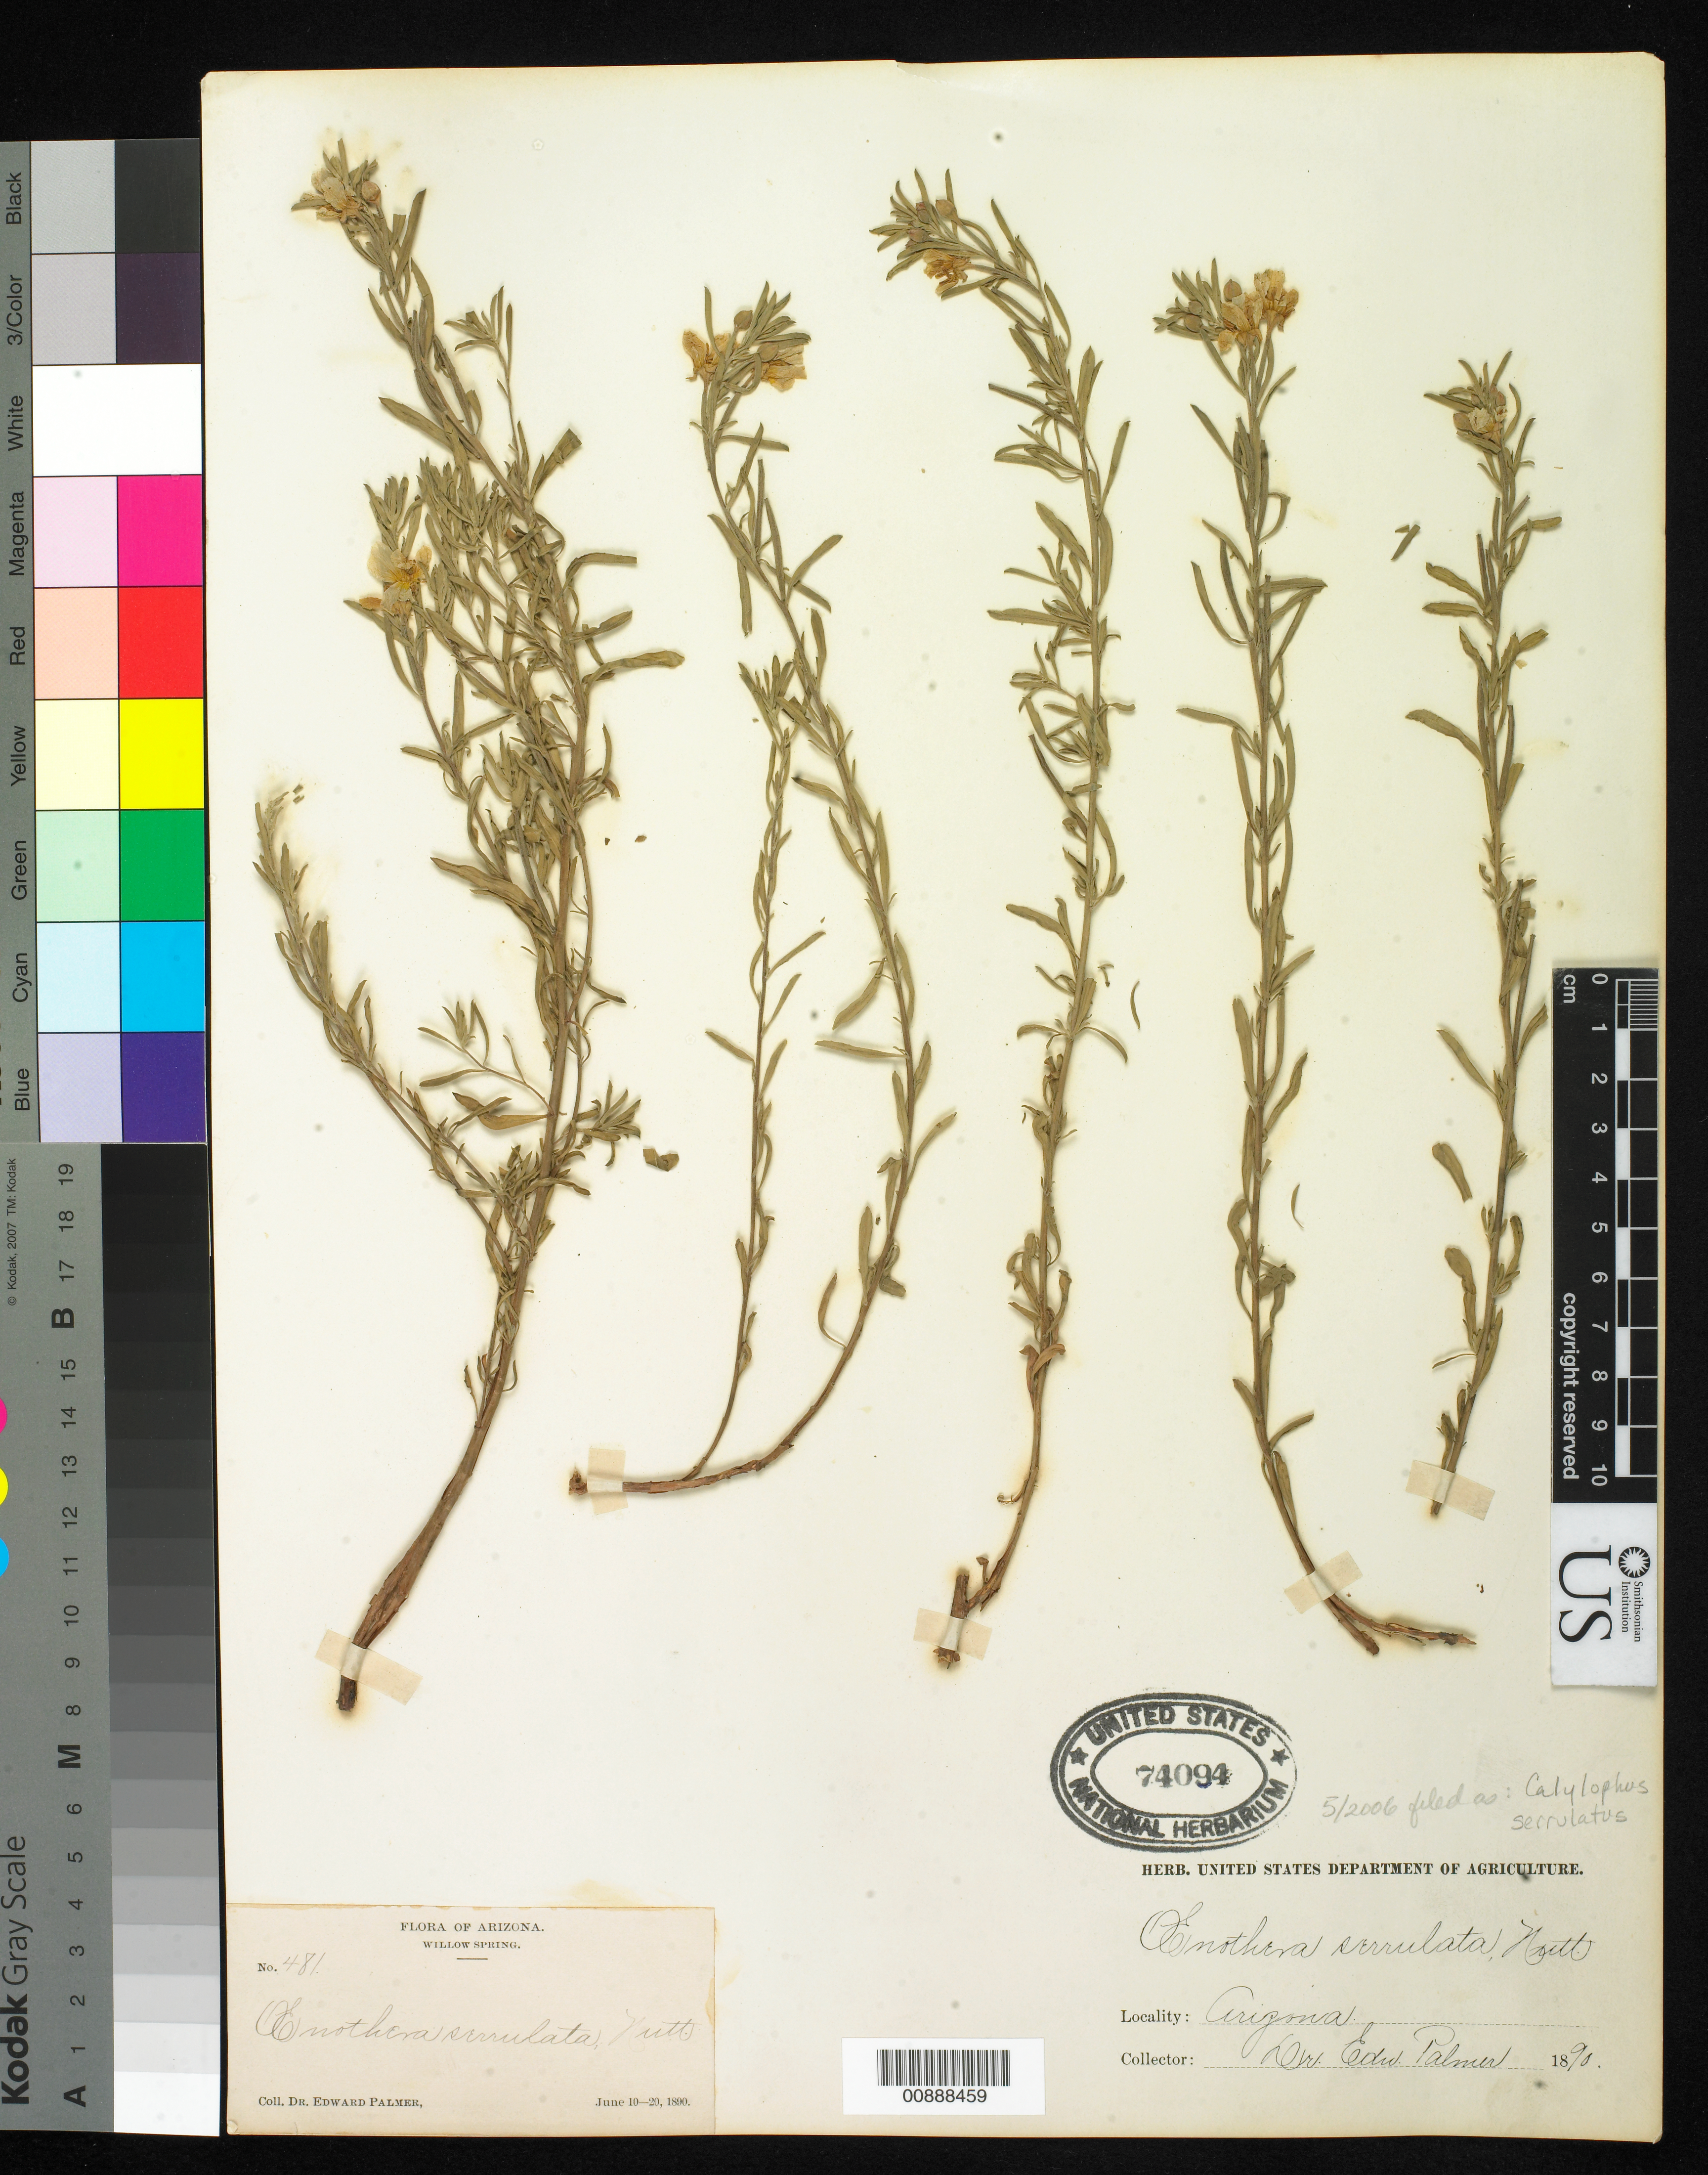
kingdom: Plantae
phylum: Tracheophyta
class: Magnoliopsida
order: Myrtales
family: Onagraceae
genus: Oenothera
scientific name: Oenothera serrulata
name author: Nutt.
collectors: E. Palmer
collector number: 481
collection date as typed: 10 Jun 1890 to 20 Jun 1890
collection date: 1890-06-10/1890-06-20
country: United States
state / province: Arizona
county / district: Coconino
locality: Willow Spring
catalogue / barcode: US 74094